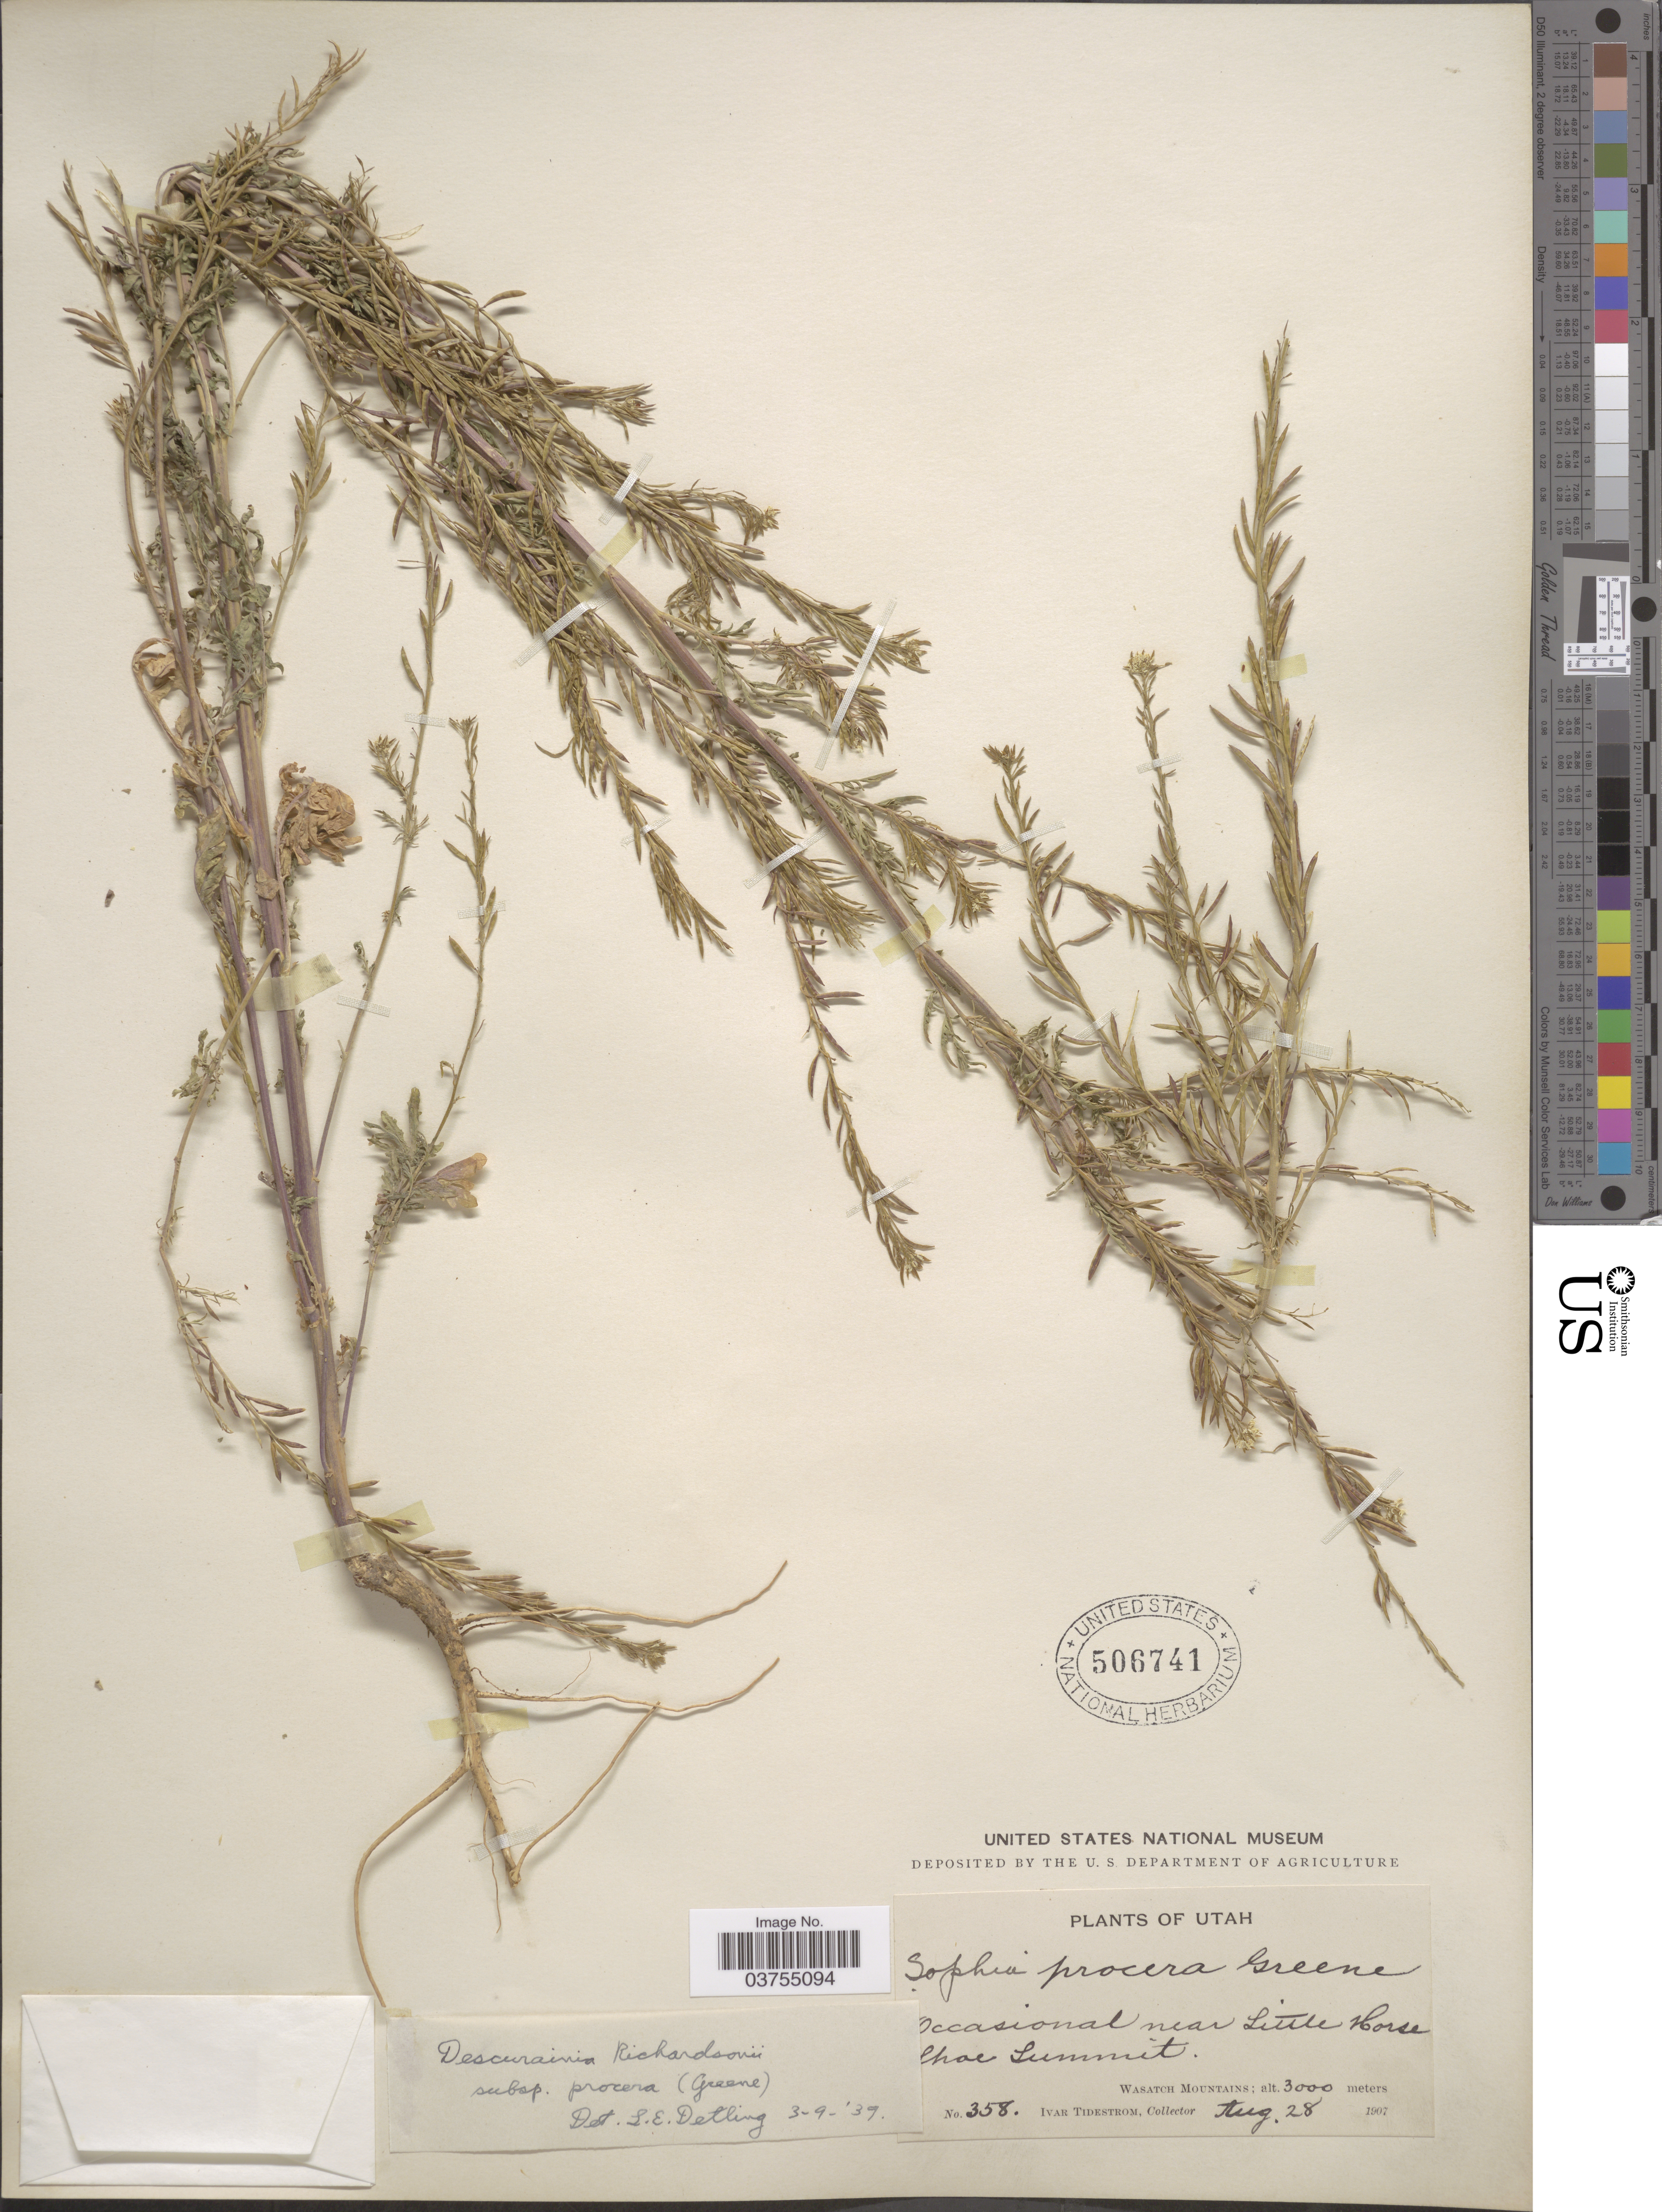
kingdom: Plantae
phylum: Tracheophyta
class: Magnoliopsida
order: Brassicales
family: Brassicaceae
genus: Descurainia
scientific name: Descurainia richardsonii subsp. procera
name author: (Greene) Detling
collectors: I. F. Tidestrom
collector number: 358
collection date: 1907-08-28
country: United States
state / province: Utah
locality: Occasional near Little Horse Shoe Summit. Wasatch Mountains.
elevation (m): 3000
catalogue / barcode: US 506741